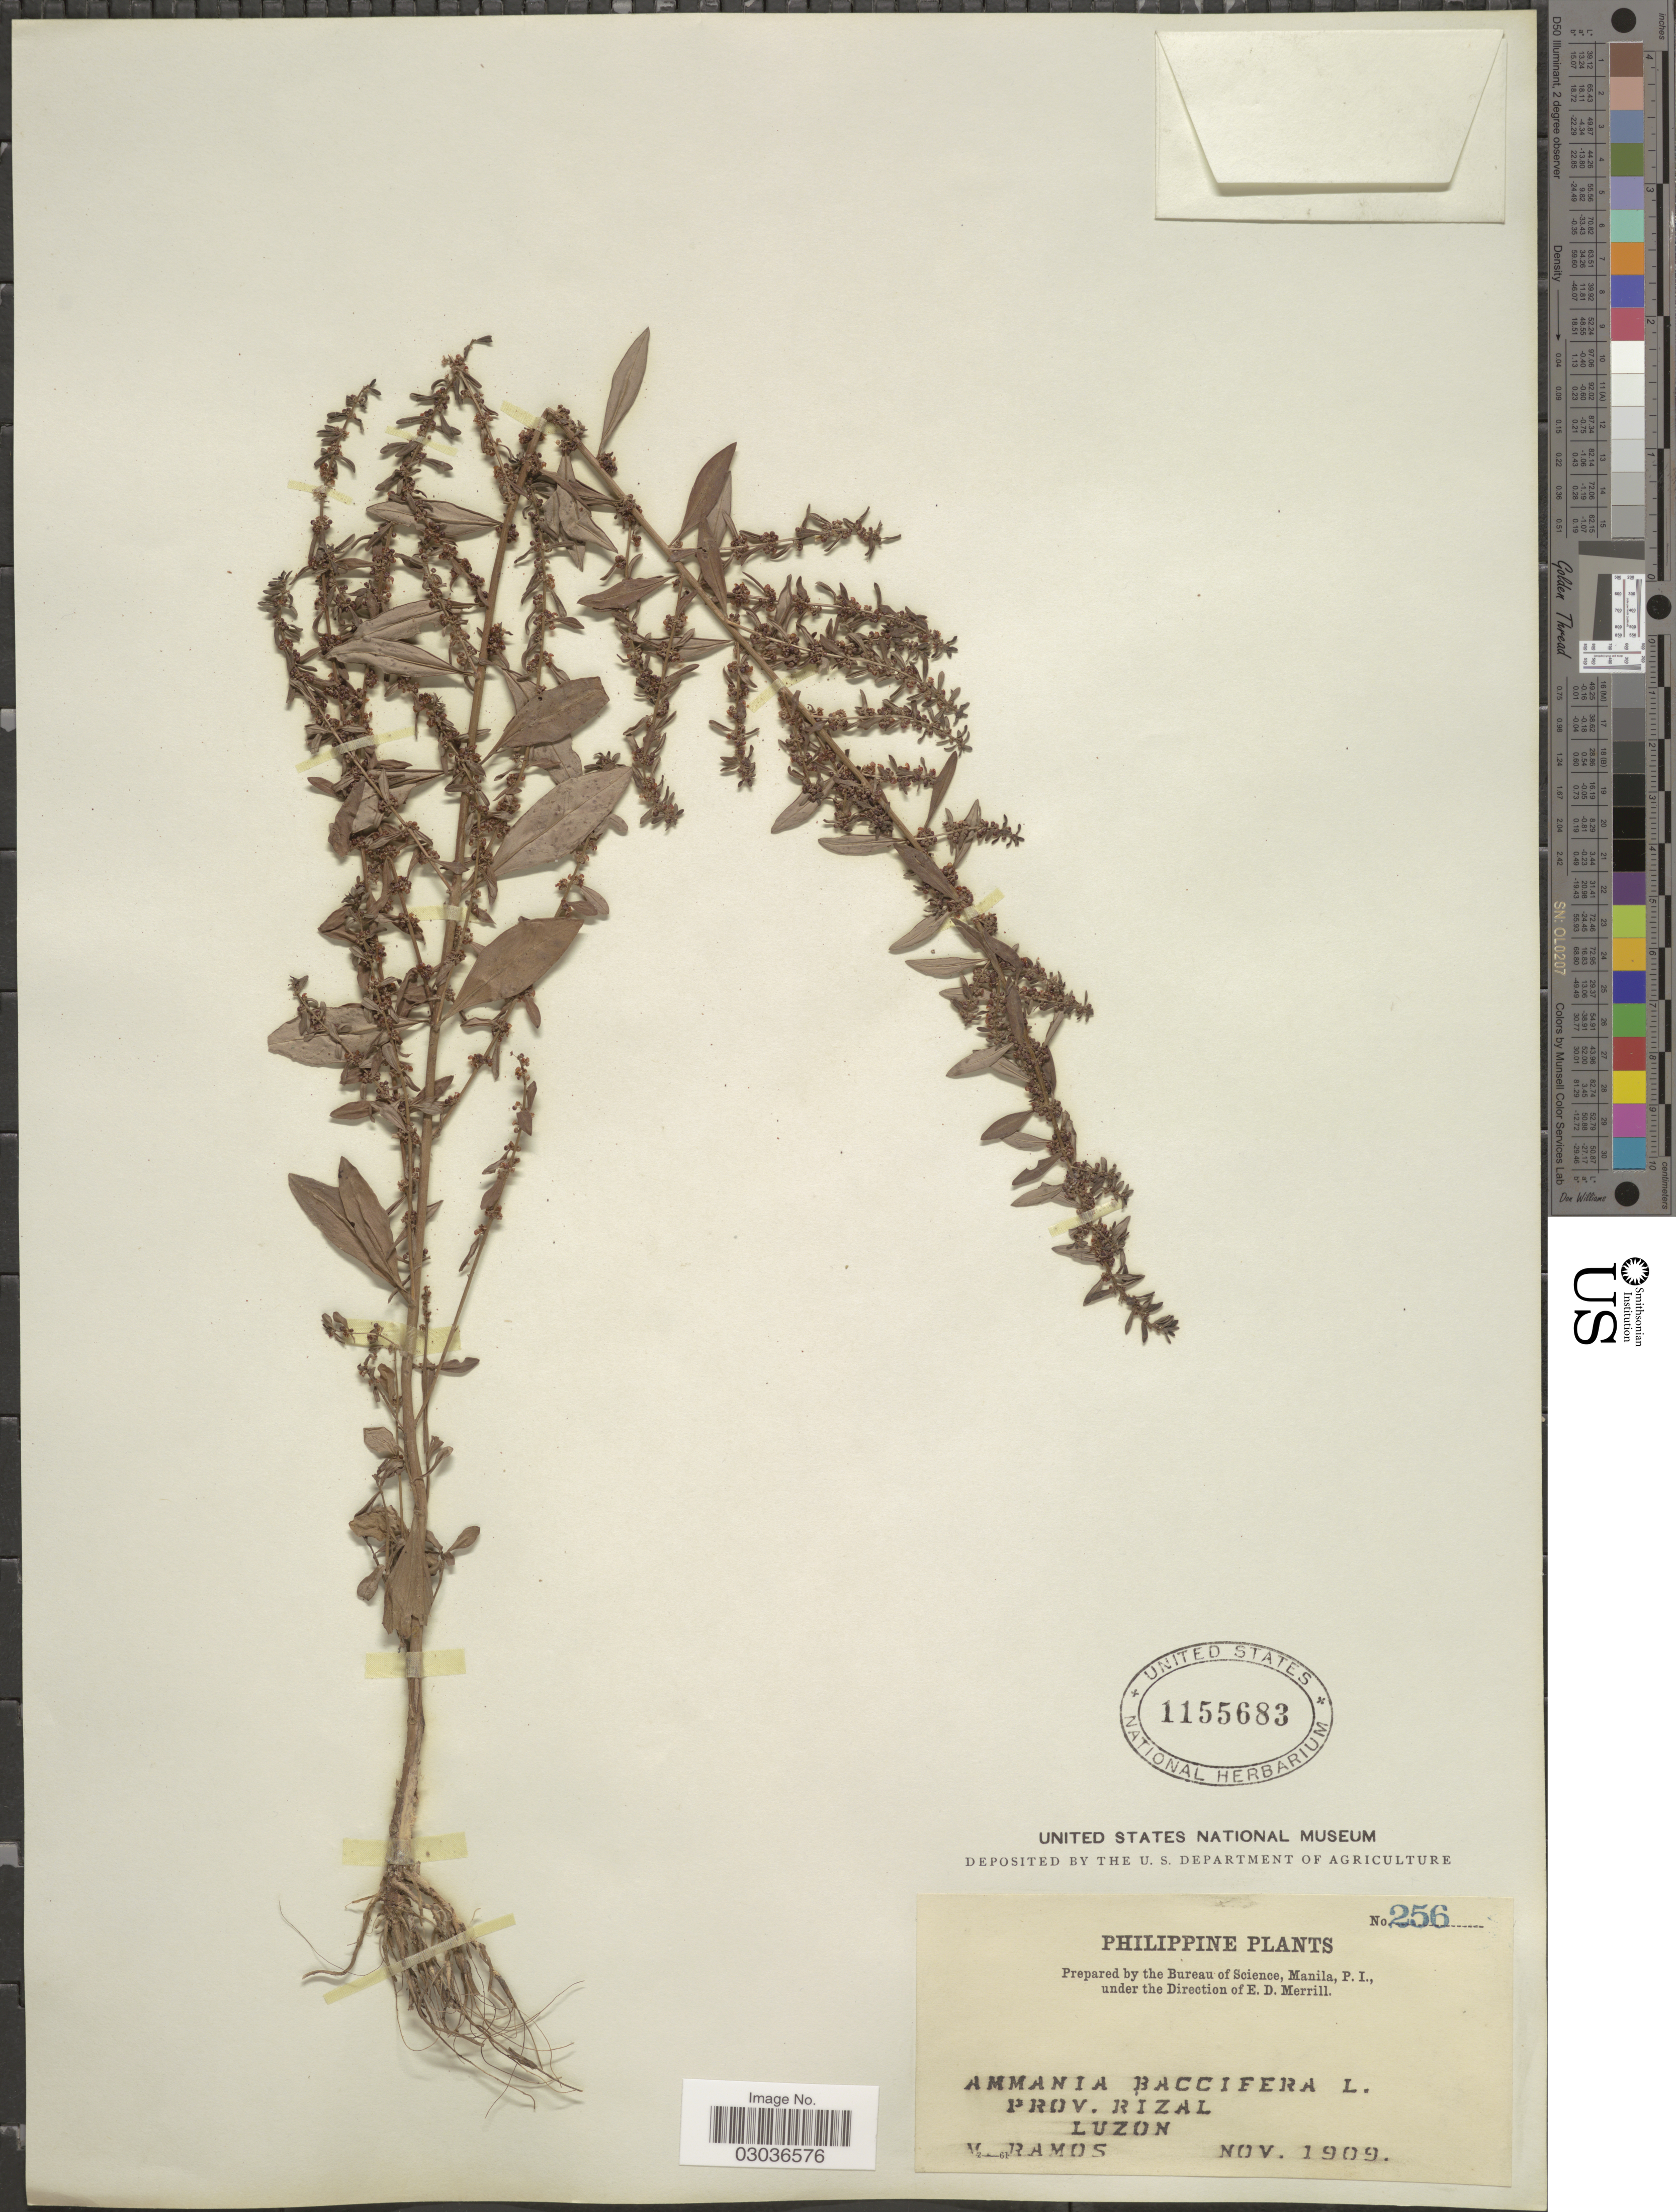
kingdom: Plantae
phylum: Tracheophyta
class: Magnoliopsida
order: Myrtales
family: Lythraceae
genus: Ammannia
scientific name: Ammannia baccifera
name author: L.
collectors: M. Ramos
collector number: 256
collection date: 1909-11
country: Philippines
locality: Prov. Rizal. Luzon.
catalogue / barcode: US 1155683